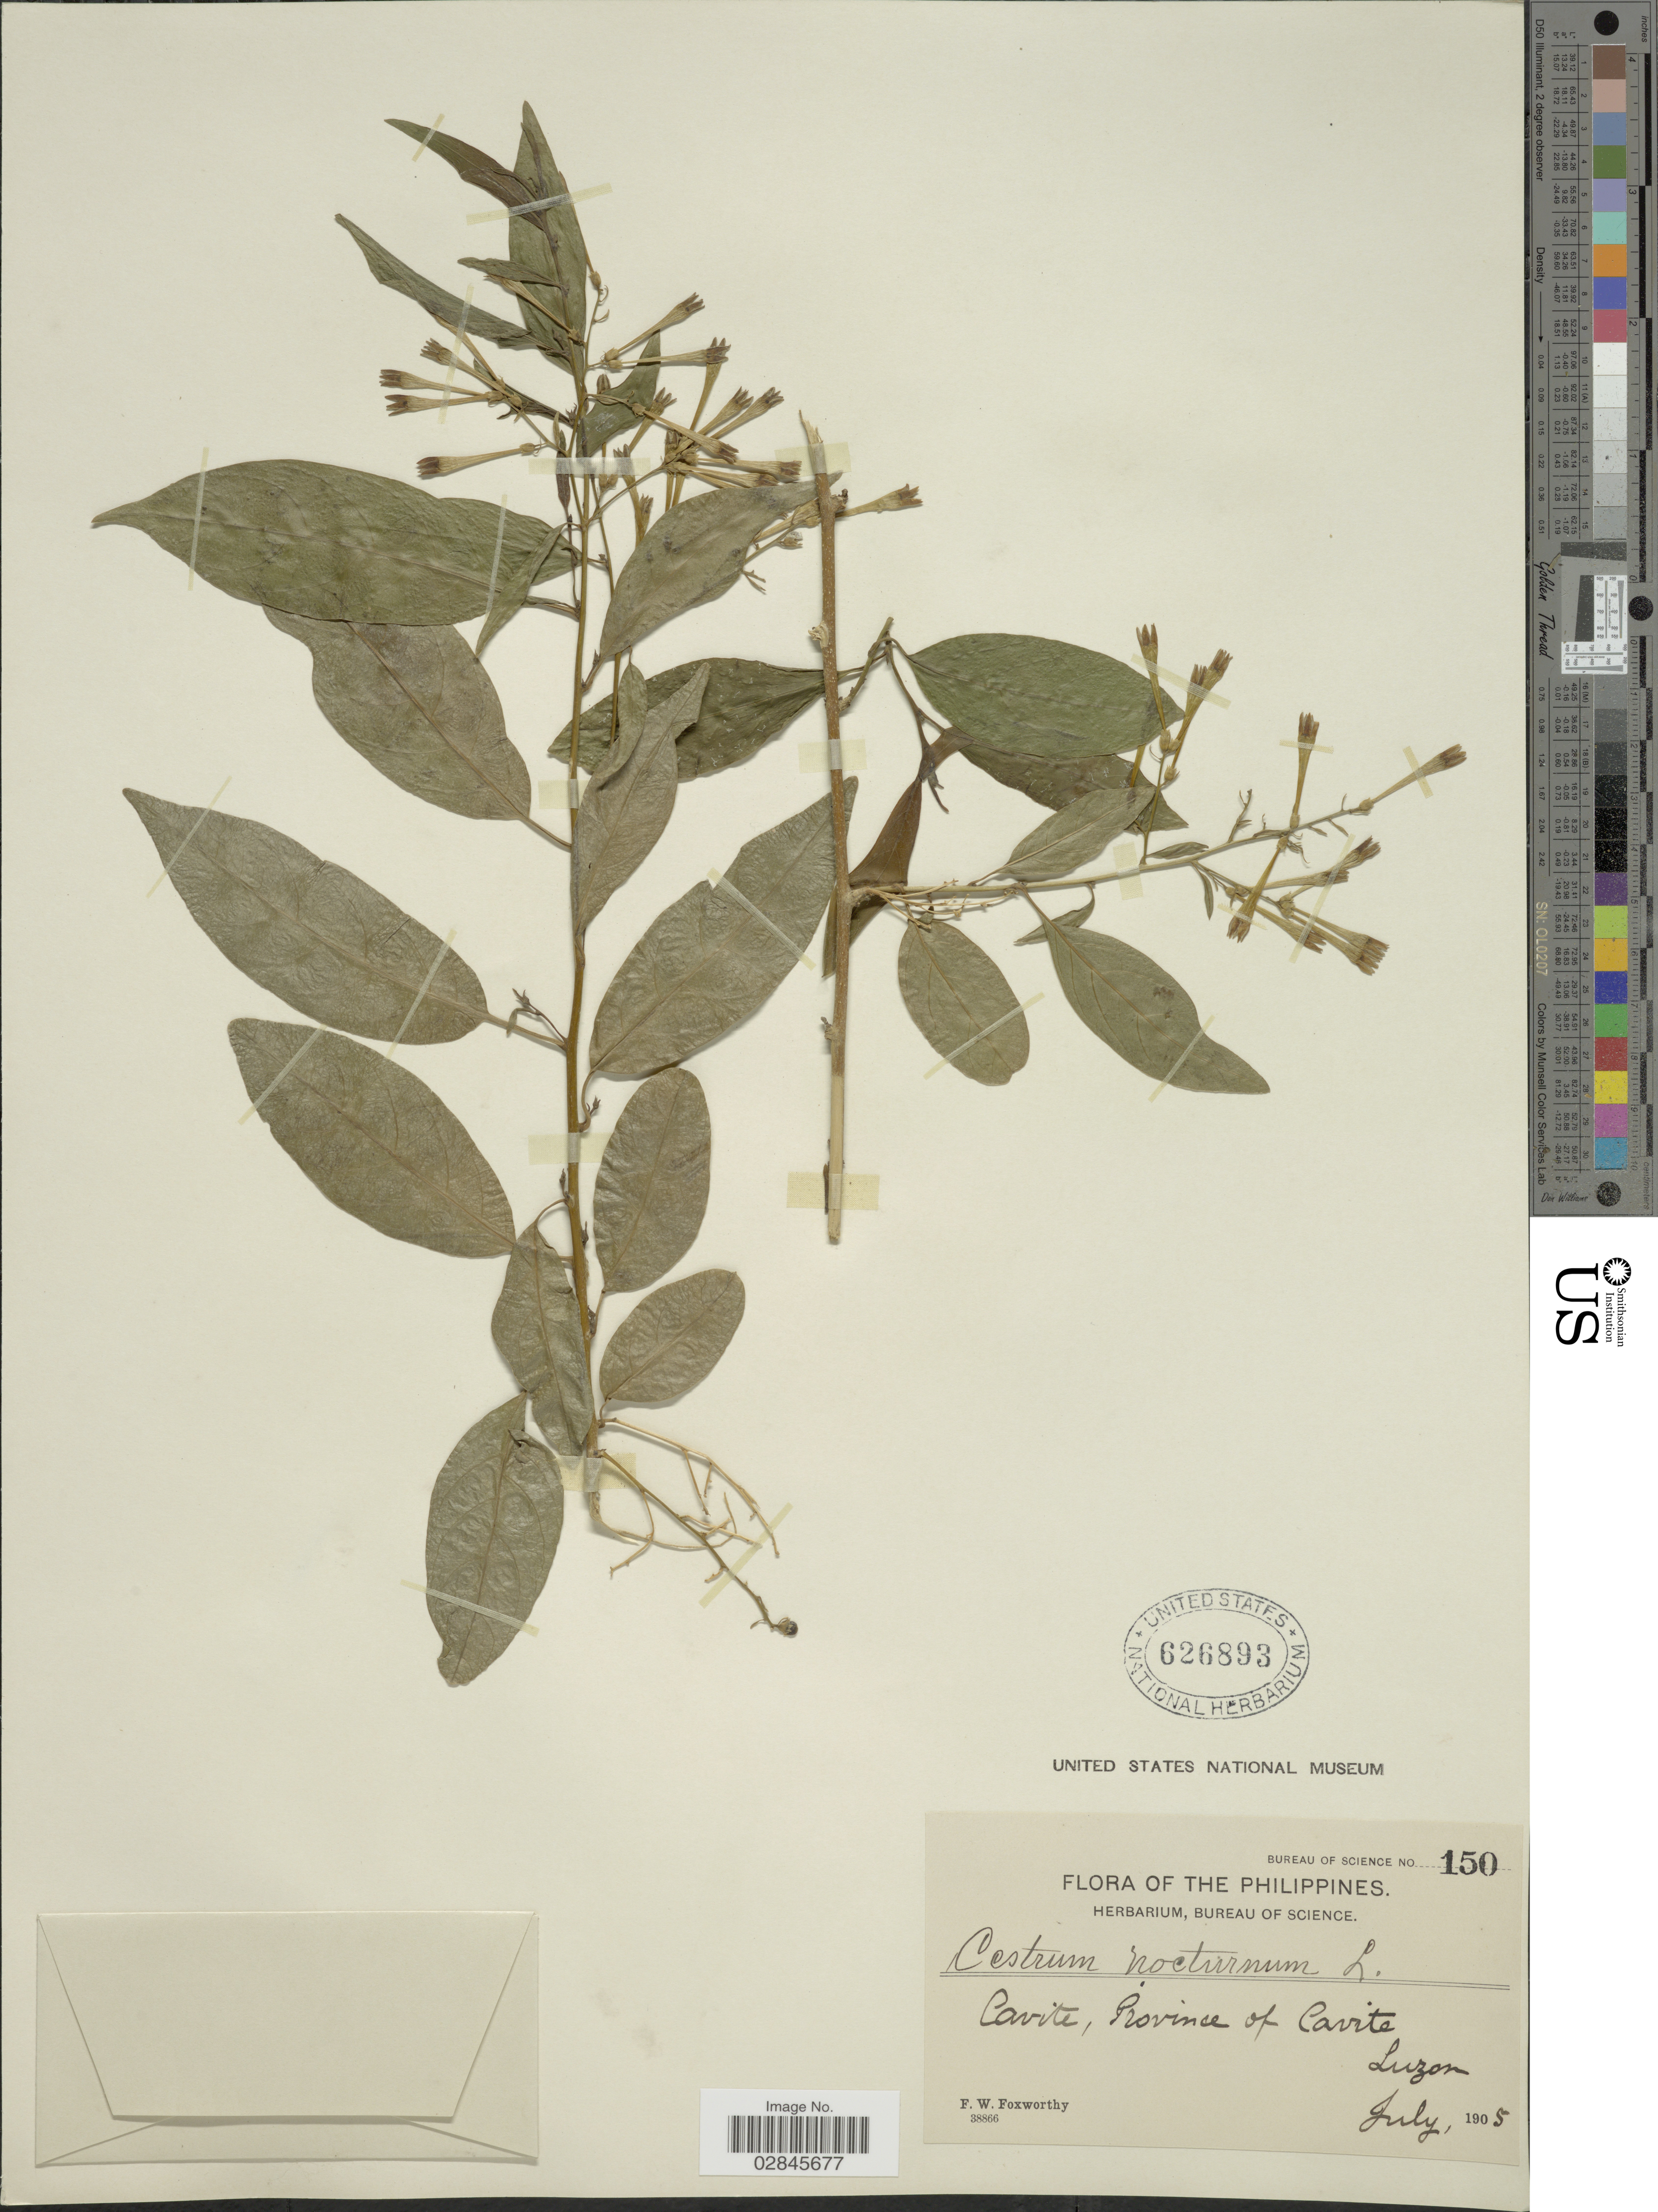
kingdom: Plantae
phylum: Tracheophyta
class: Magnoliopsida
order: Solanales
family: Solanaceae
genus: Cestrum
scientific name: Cestrum nocturnum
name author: L.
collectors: F. W. Foxworthy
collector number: Bureau of Science 150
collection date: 1905-07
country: Philippines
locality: Cavite, Province of Cavite, Luzon.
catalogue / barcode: US 626893